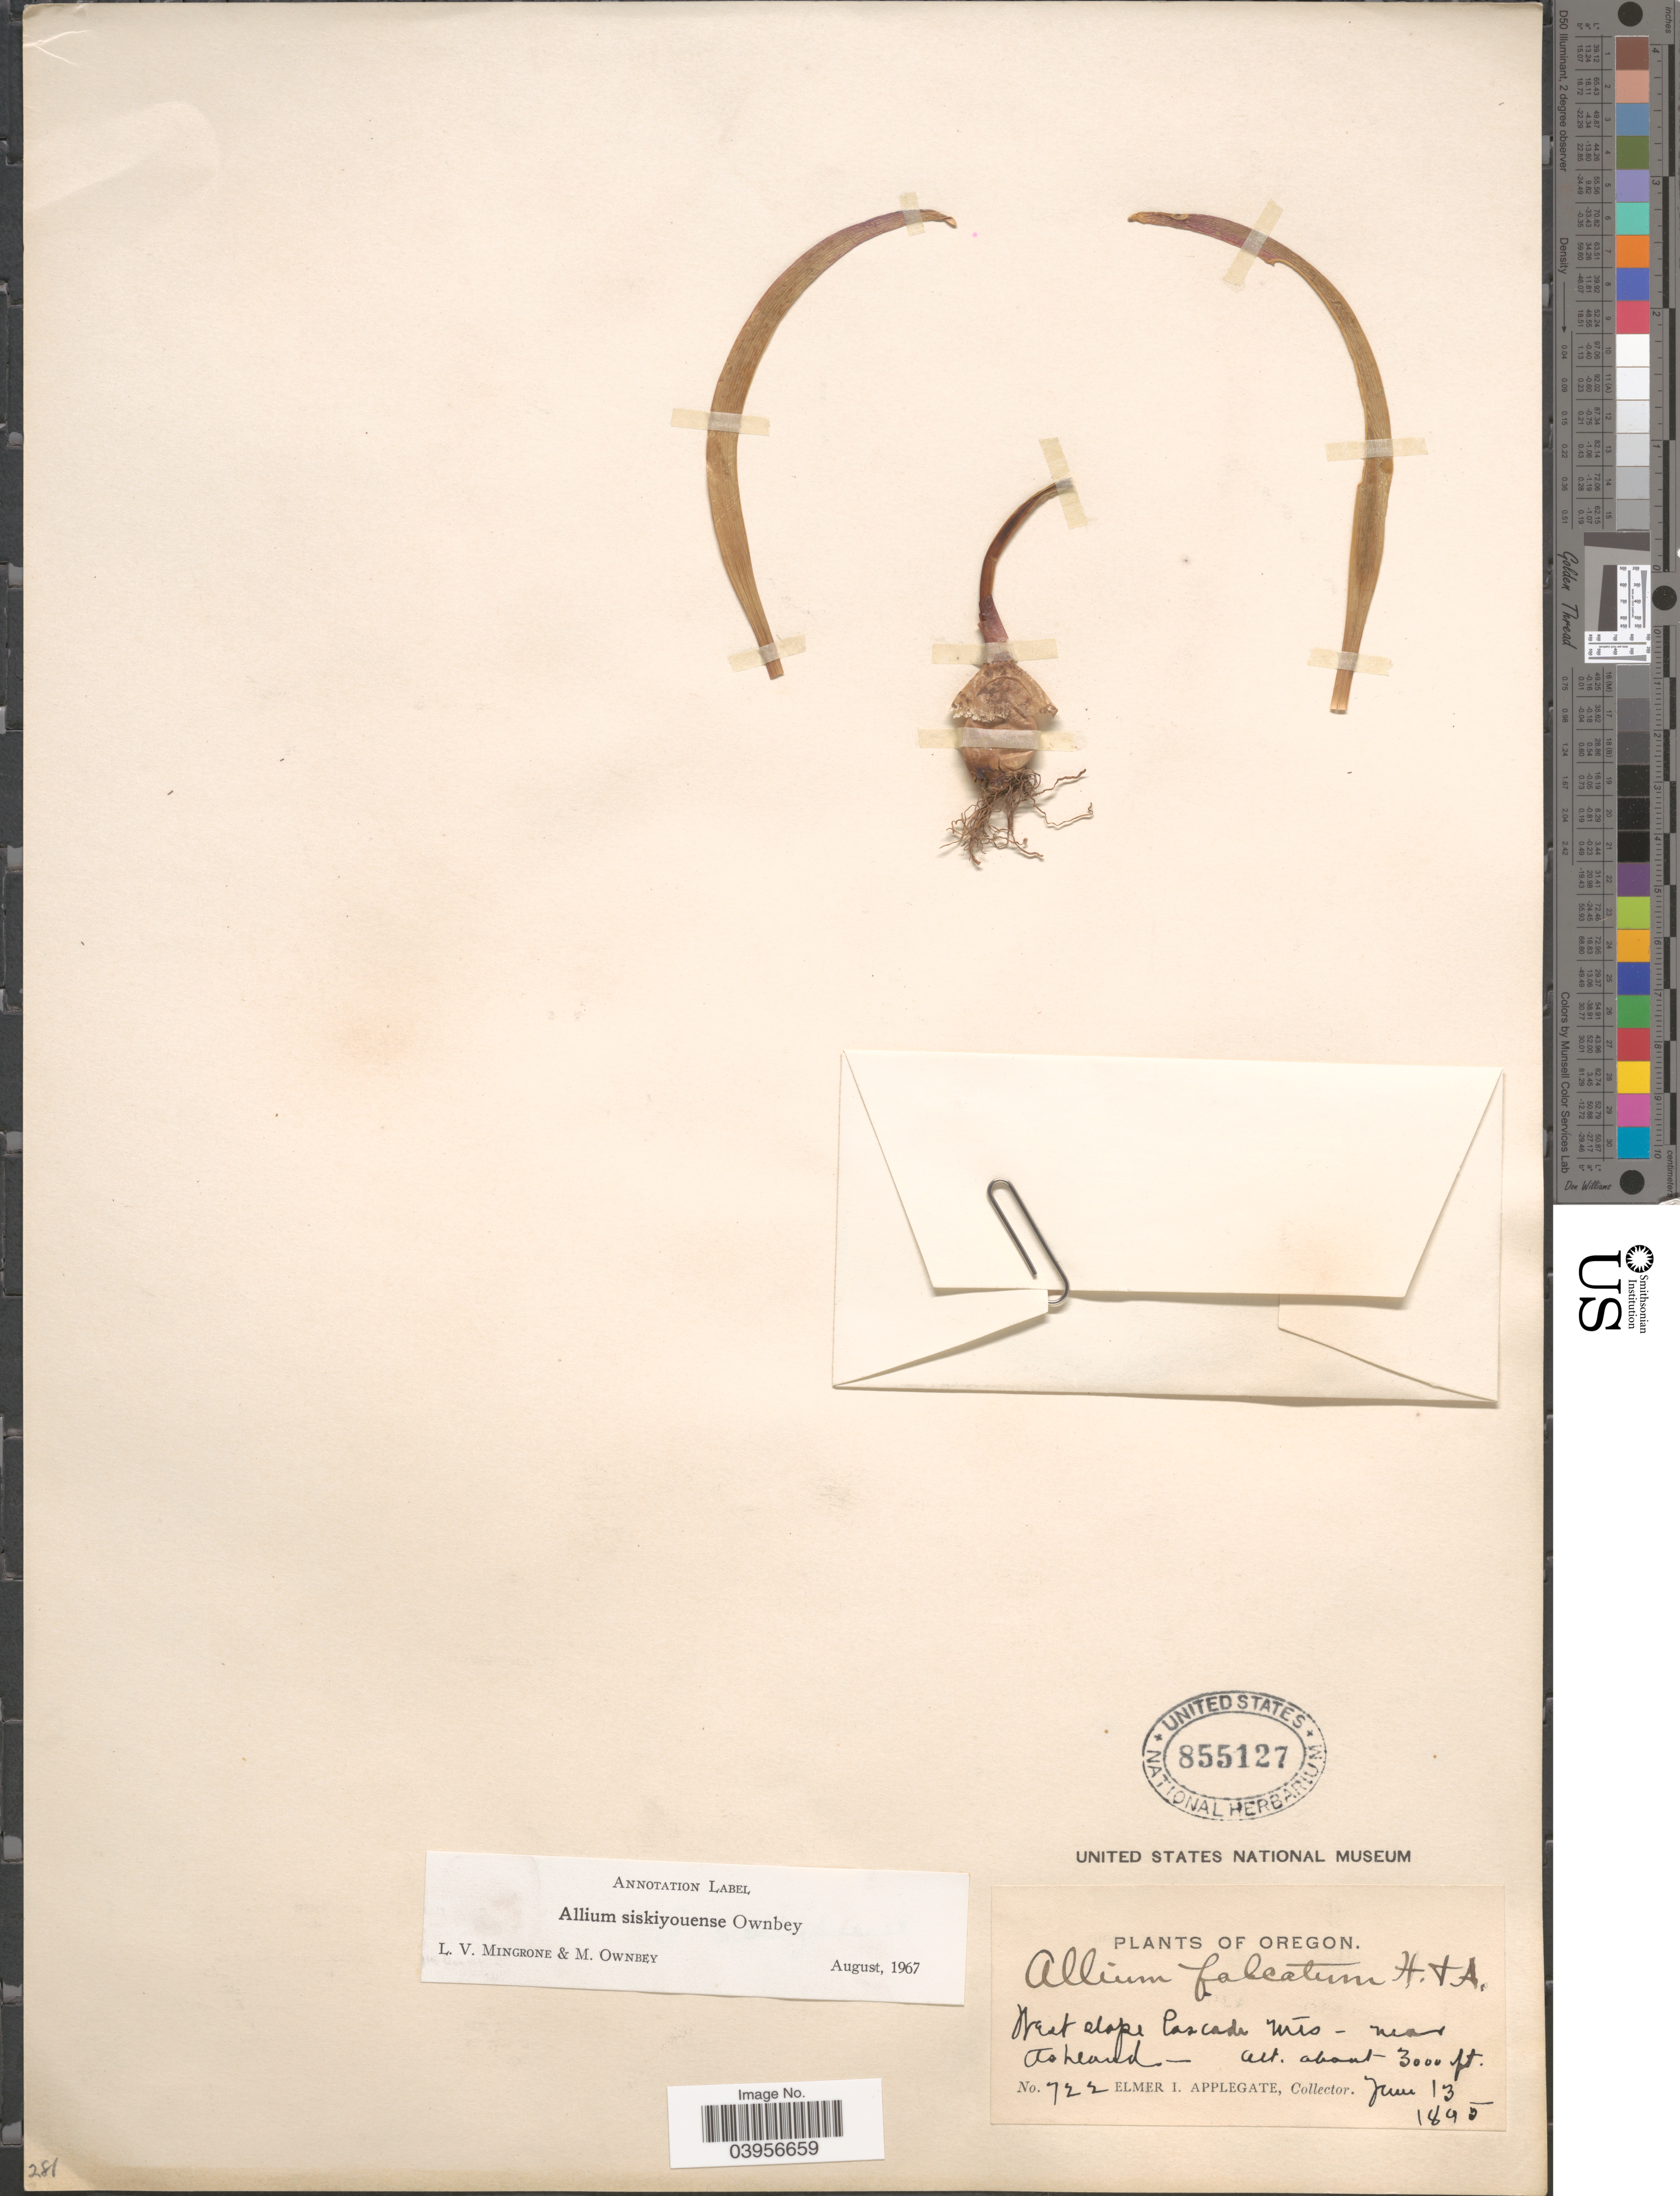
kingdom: Plantae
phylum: Tracheophyta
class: Liliopsida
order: Asparagales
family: Amaryllidaceae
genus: Allium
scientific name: Allium siskiyouense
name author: Ownbey ex Traub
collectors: E. I. Applegate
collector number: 722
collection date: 1895-06-13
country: United States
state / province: Oregon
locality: West slope Cascade Mts - near Ashland.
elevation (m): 914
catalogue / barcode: US 855127